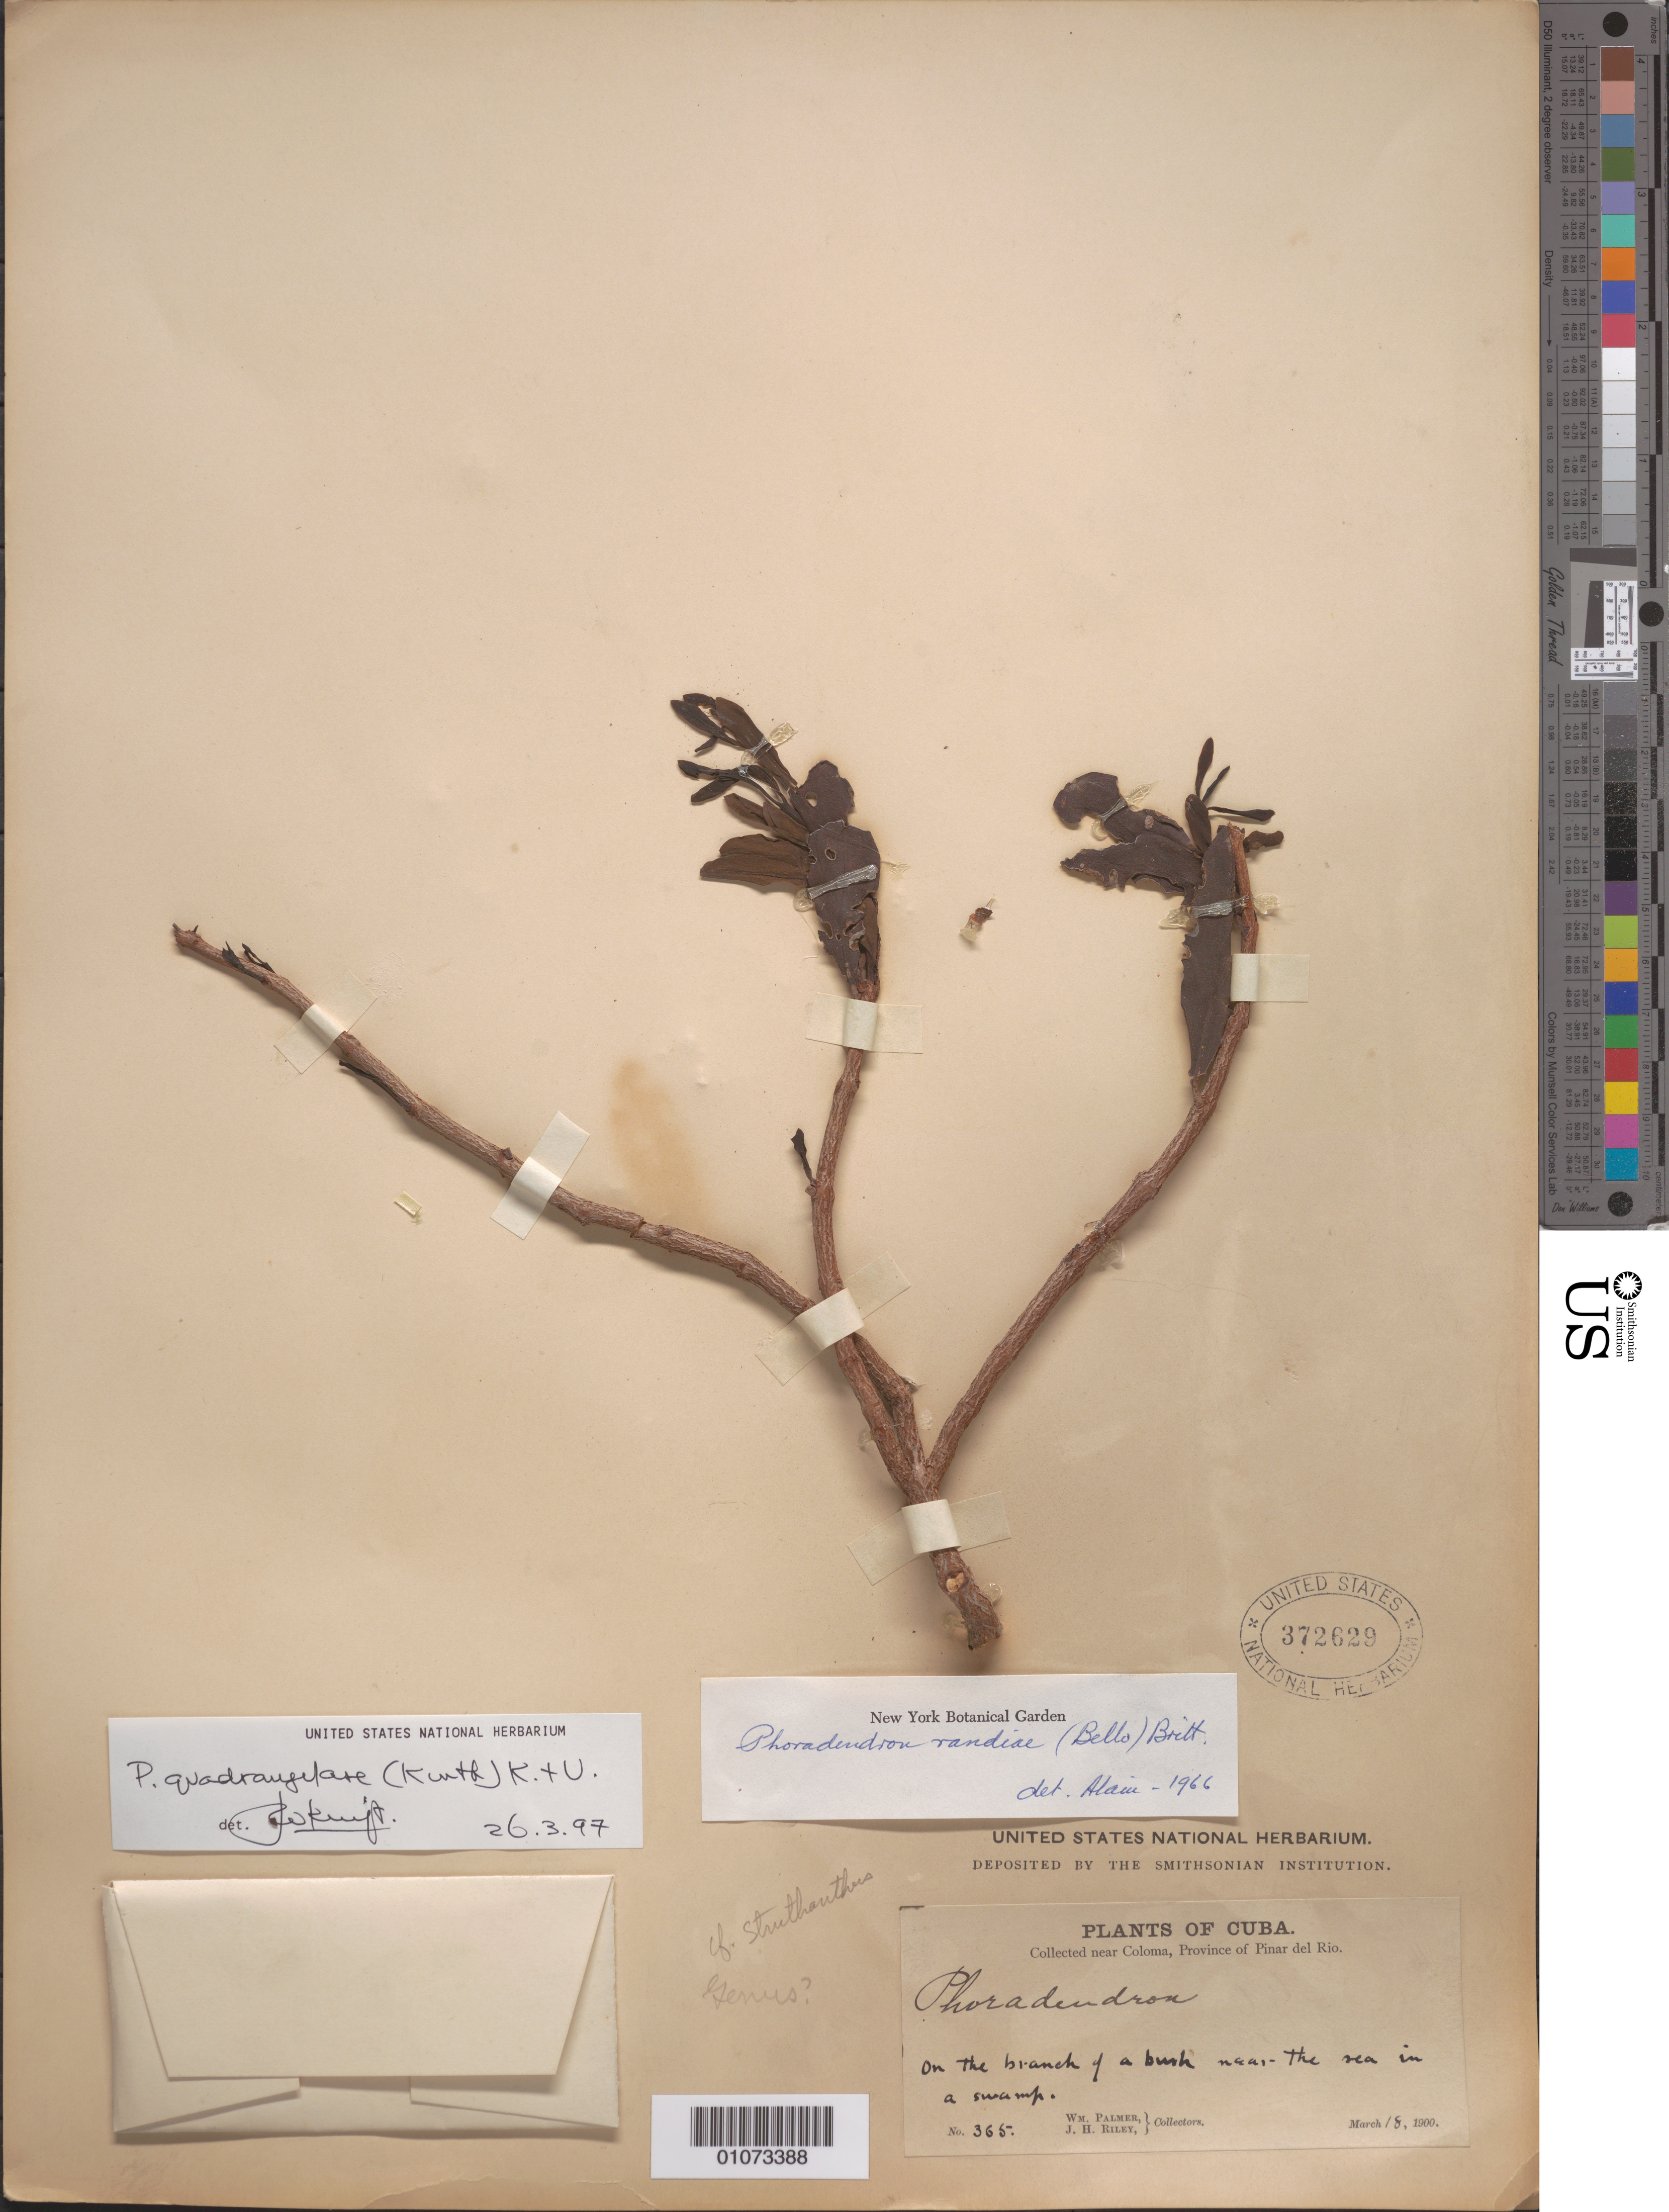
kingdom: Plantae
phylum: Tracheophyta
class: Magnoliopsida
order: Santalales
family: Viscaceae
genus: Phoradendron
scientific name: Phoradendron quadrangulare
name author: (Kunth) Griseb.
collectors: W. Palmer & J. H. Riley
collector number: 3657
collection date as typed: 18 Mar 1900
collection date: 1900-03-18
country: Cuba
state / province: Pinar del Rio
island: Cuba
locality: Pinar del Rio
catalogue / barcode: US 372629